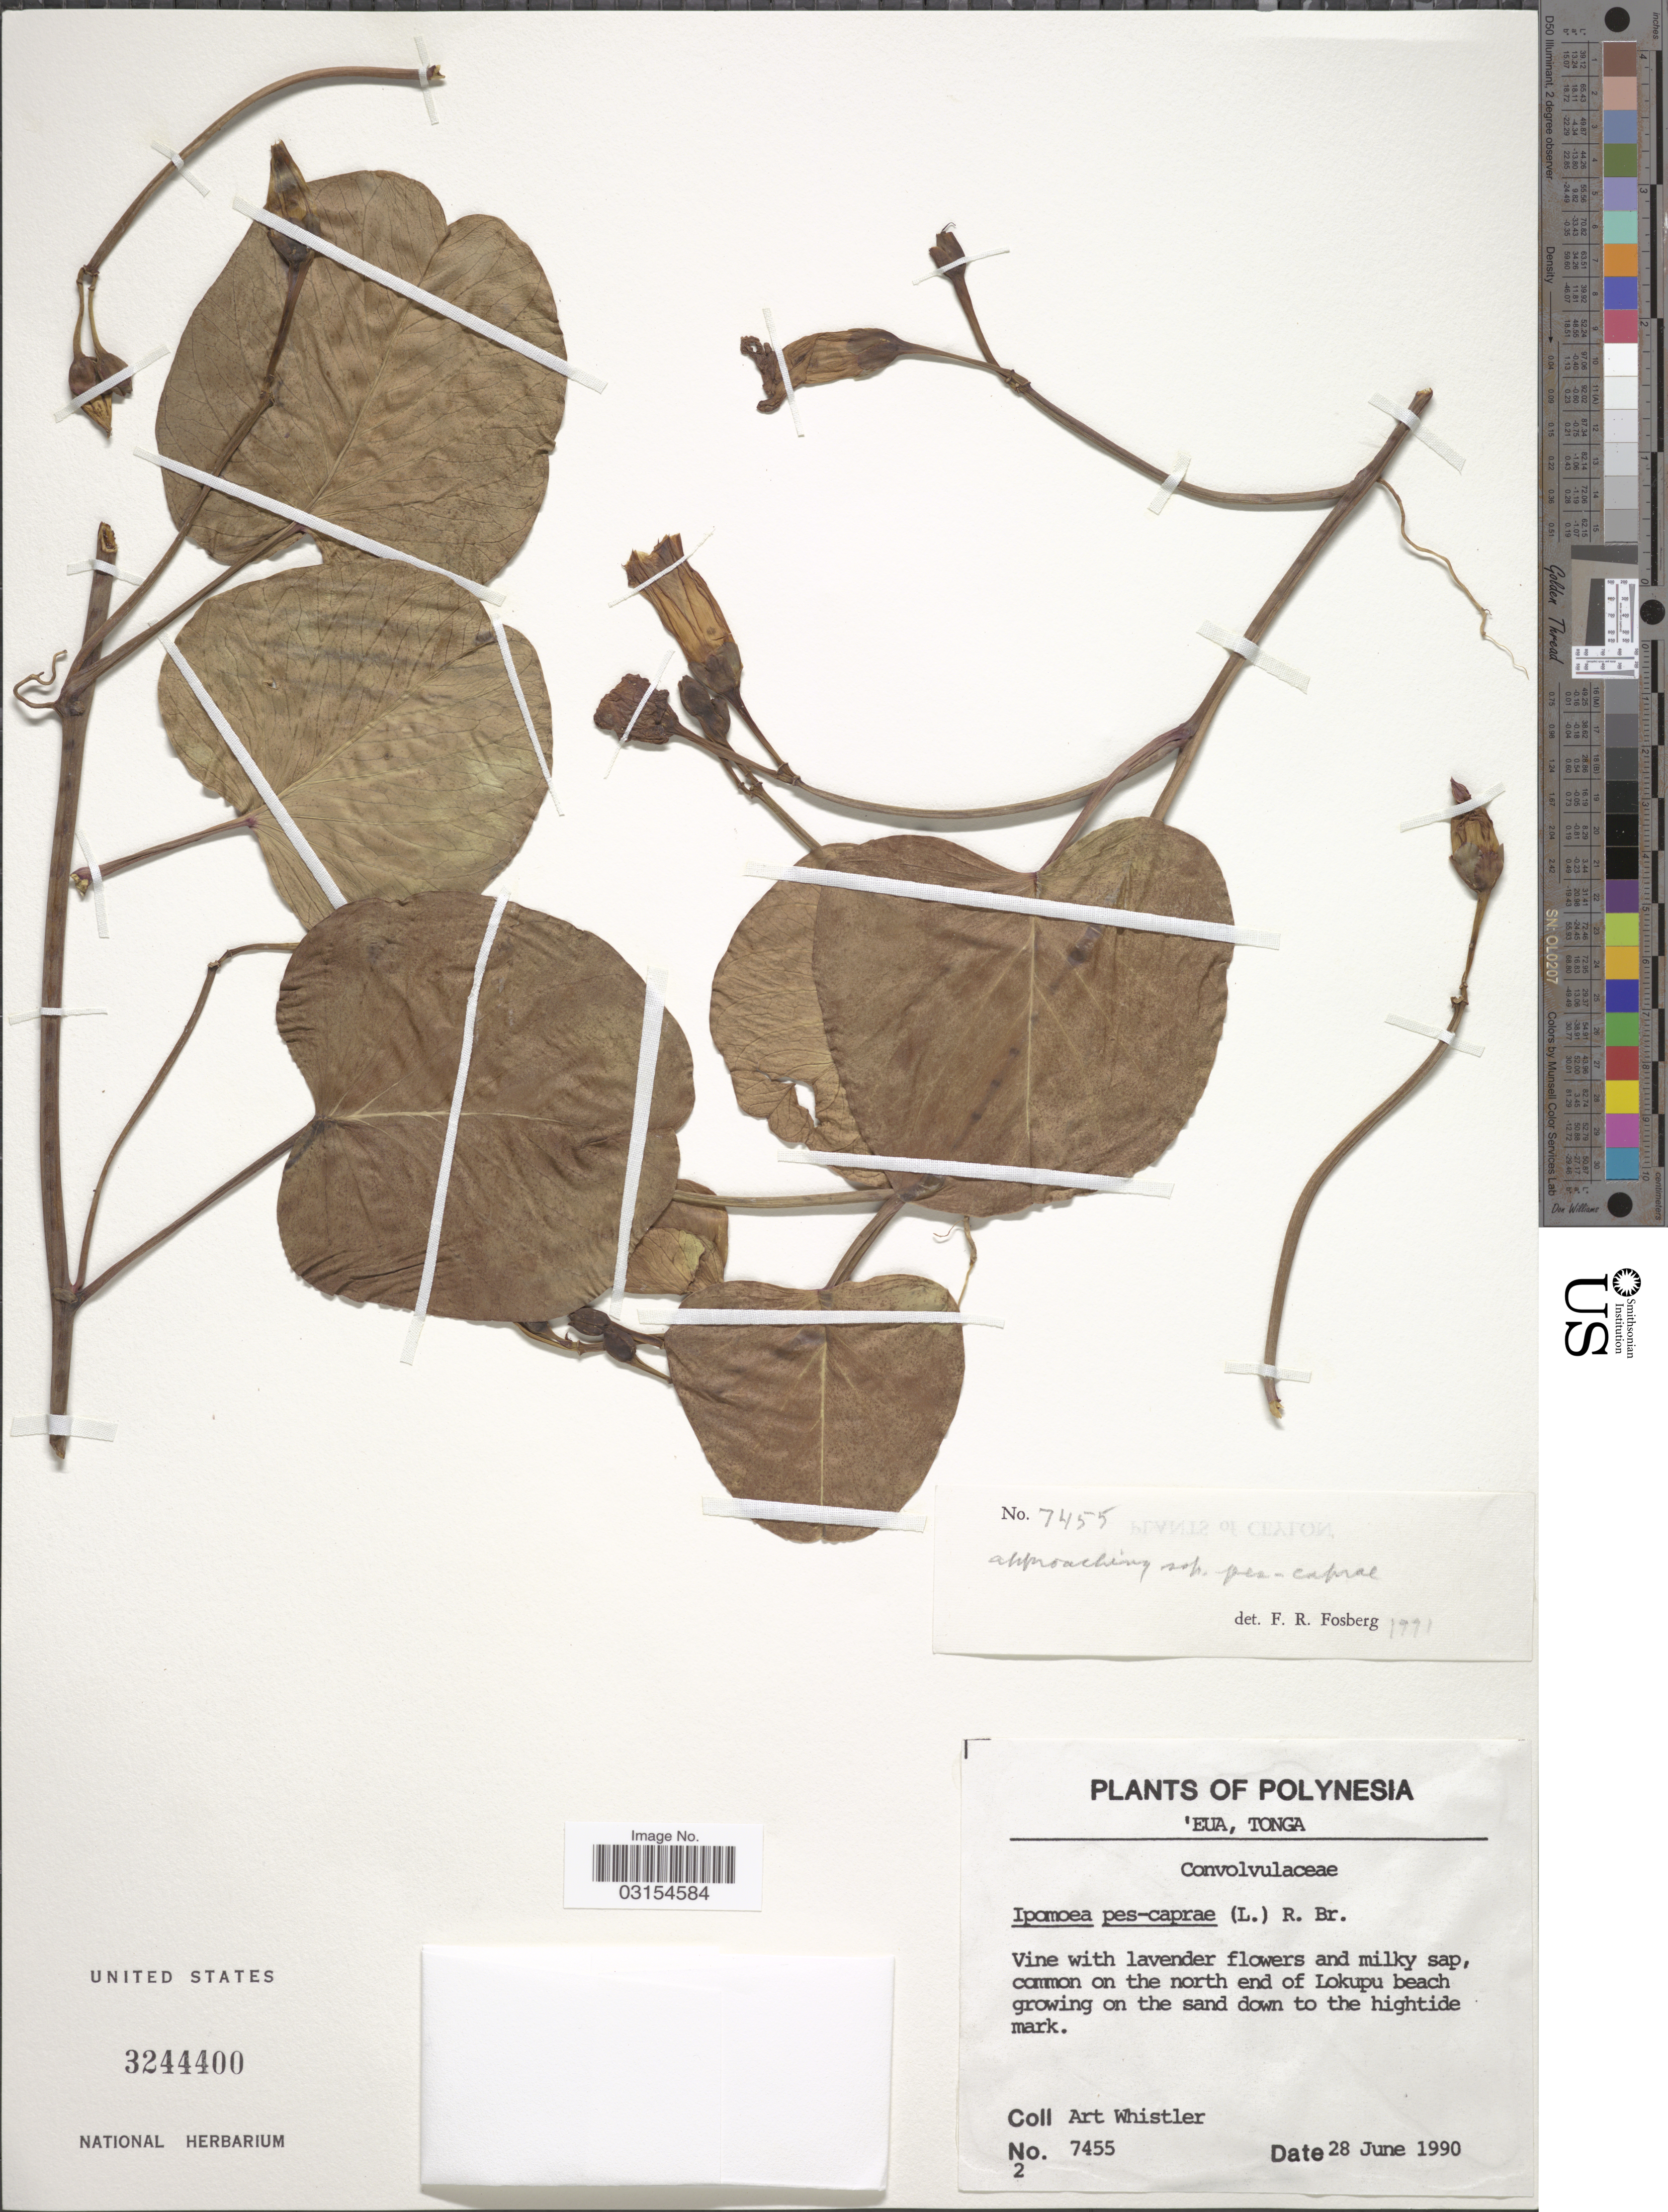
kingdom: Plantae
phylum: Tracheophyta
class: Magnoliopsida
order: Solanales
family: Convolvulaceae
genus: Ipomoea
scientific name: Ipomoea pes-caprae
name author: (L.) R. Br.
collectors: A. Whistler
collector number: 7455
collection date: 1990-06-28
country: Tonga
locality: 'Eua. Common on the north end of Lokupu beach.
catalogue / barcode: US 3244400